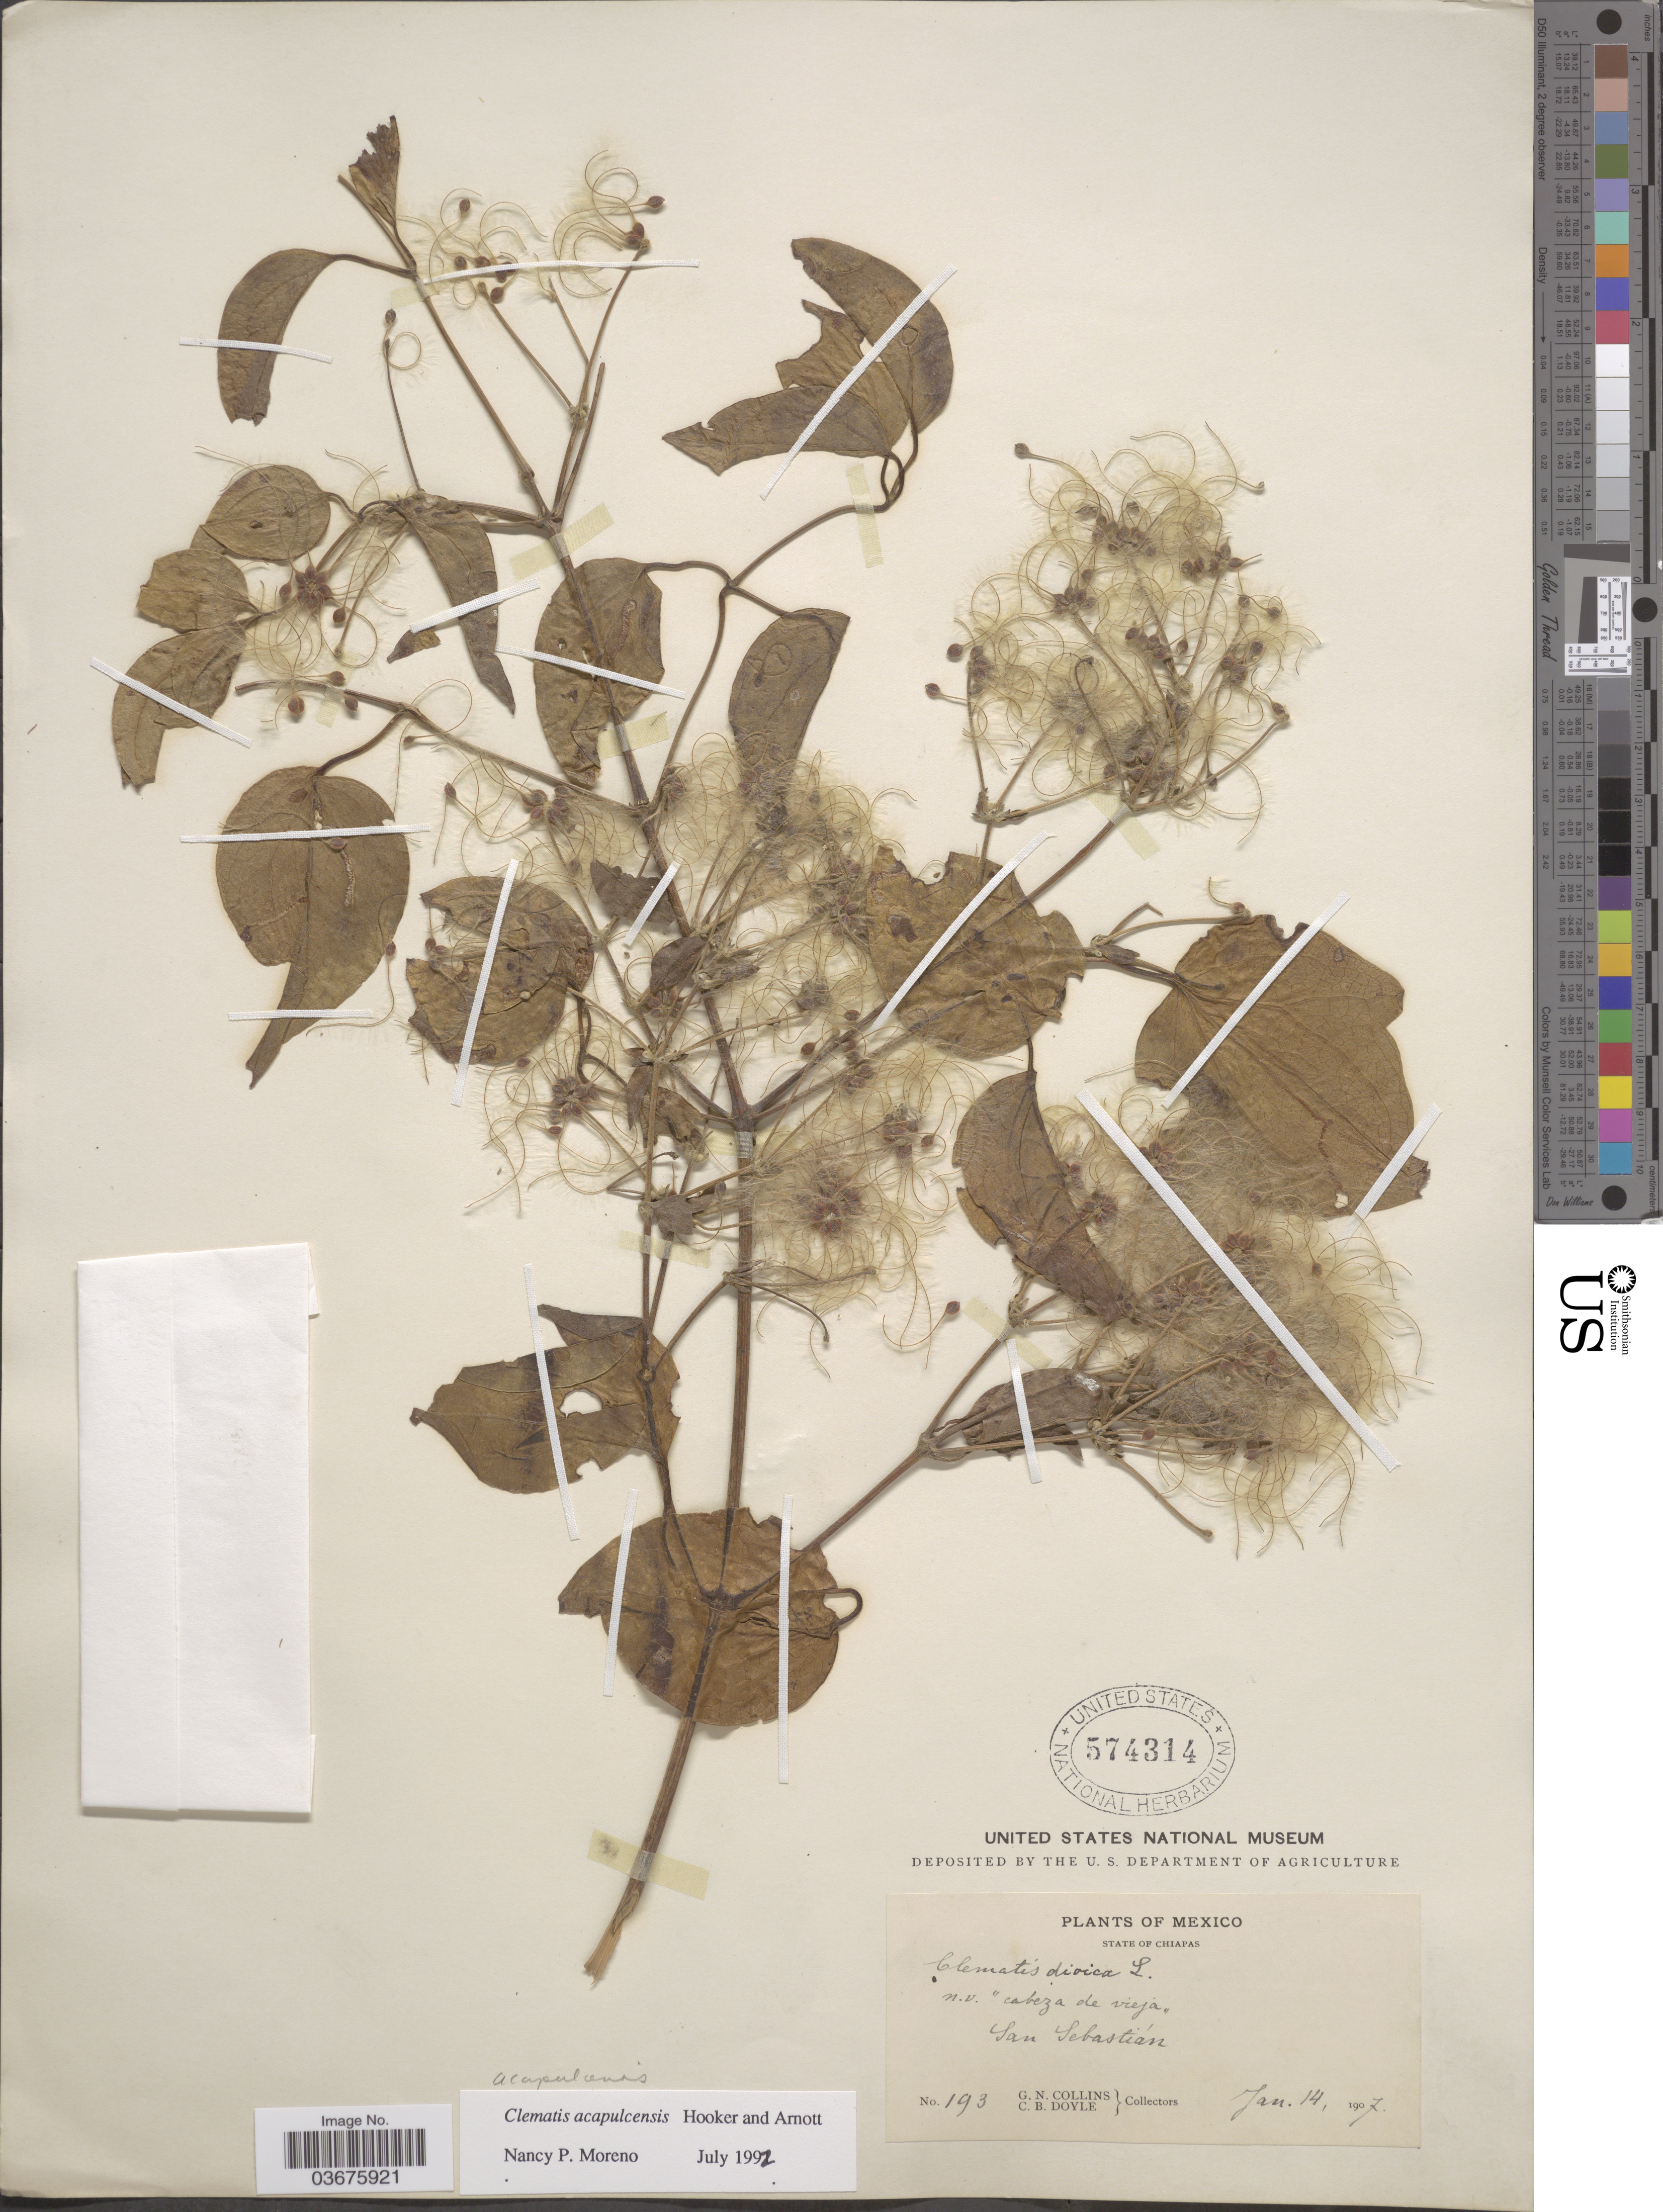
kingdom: Plantae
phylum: Tracheophyta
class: Magnoliopsida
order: Ranunculales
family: Ranunculaceae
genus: Clematis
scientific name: Clematis acapulcensis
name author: Hook. & Arn.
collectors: G. Collins & C. Doyle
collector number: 193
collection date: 1907-01-14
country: Mexico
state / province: Chiapas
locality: N.v. "cabeza de vieja" San Sebastian.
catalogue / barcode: US 574314